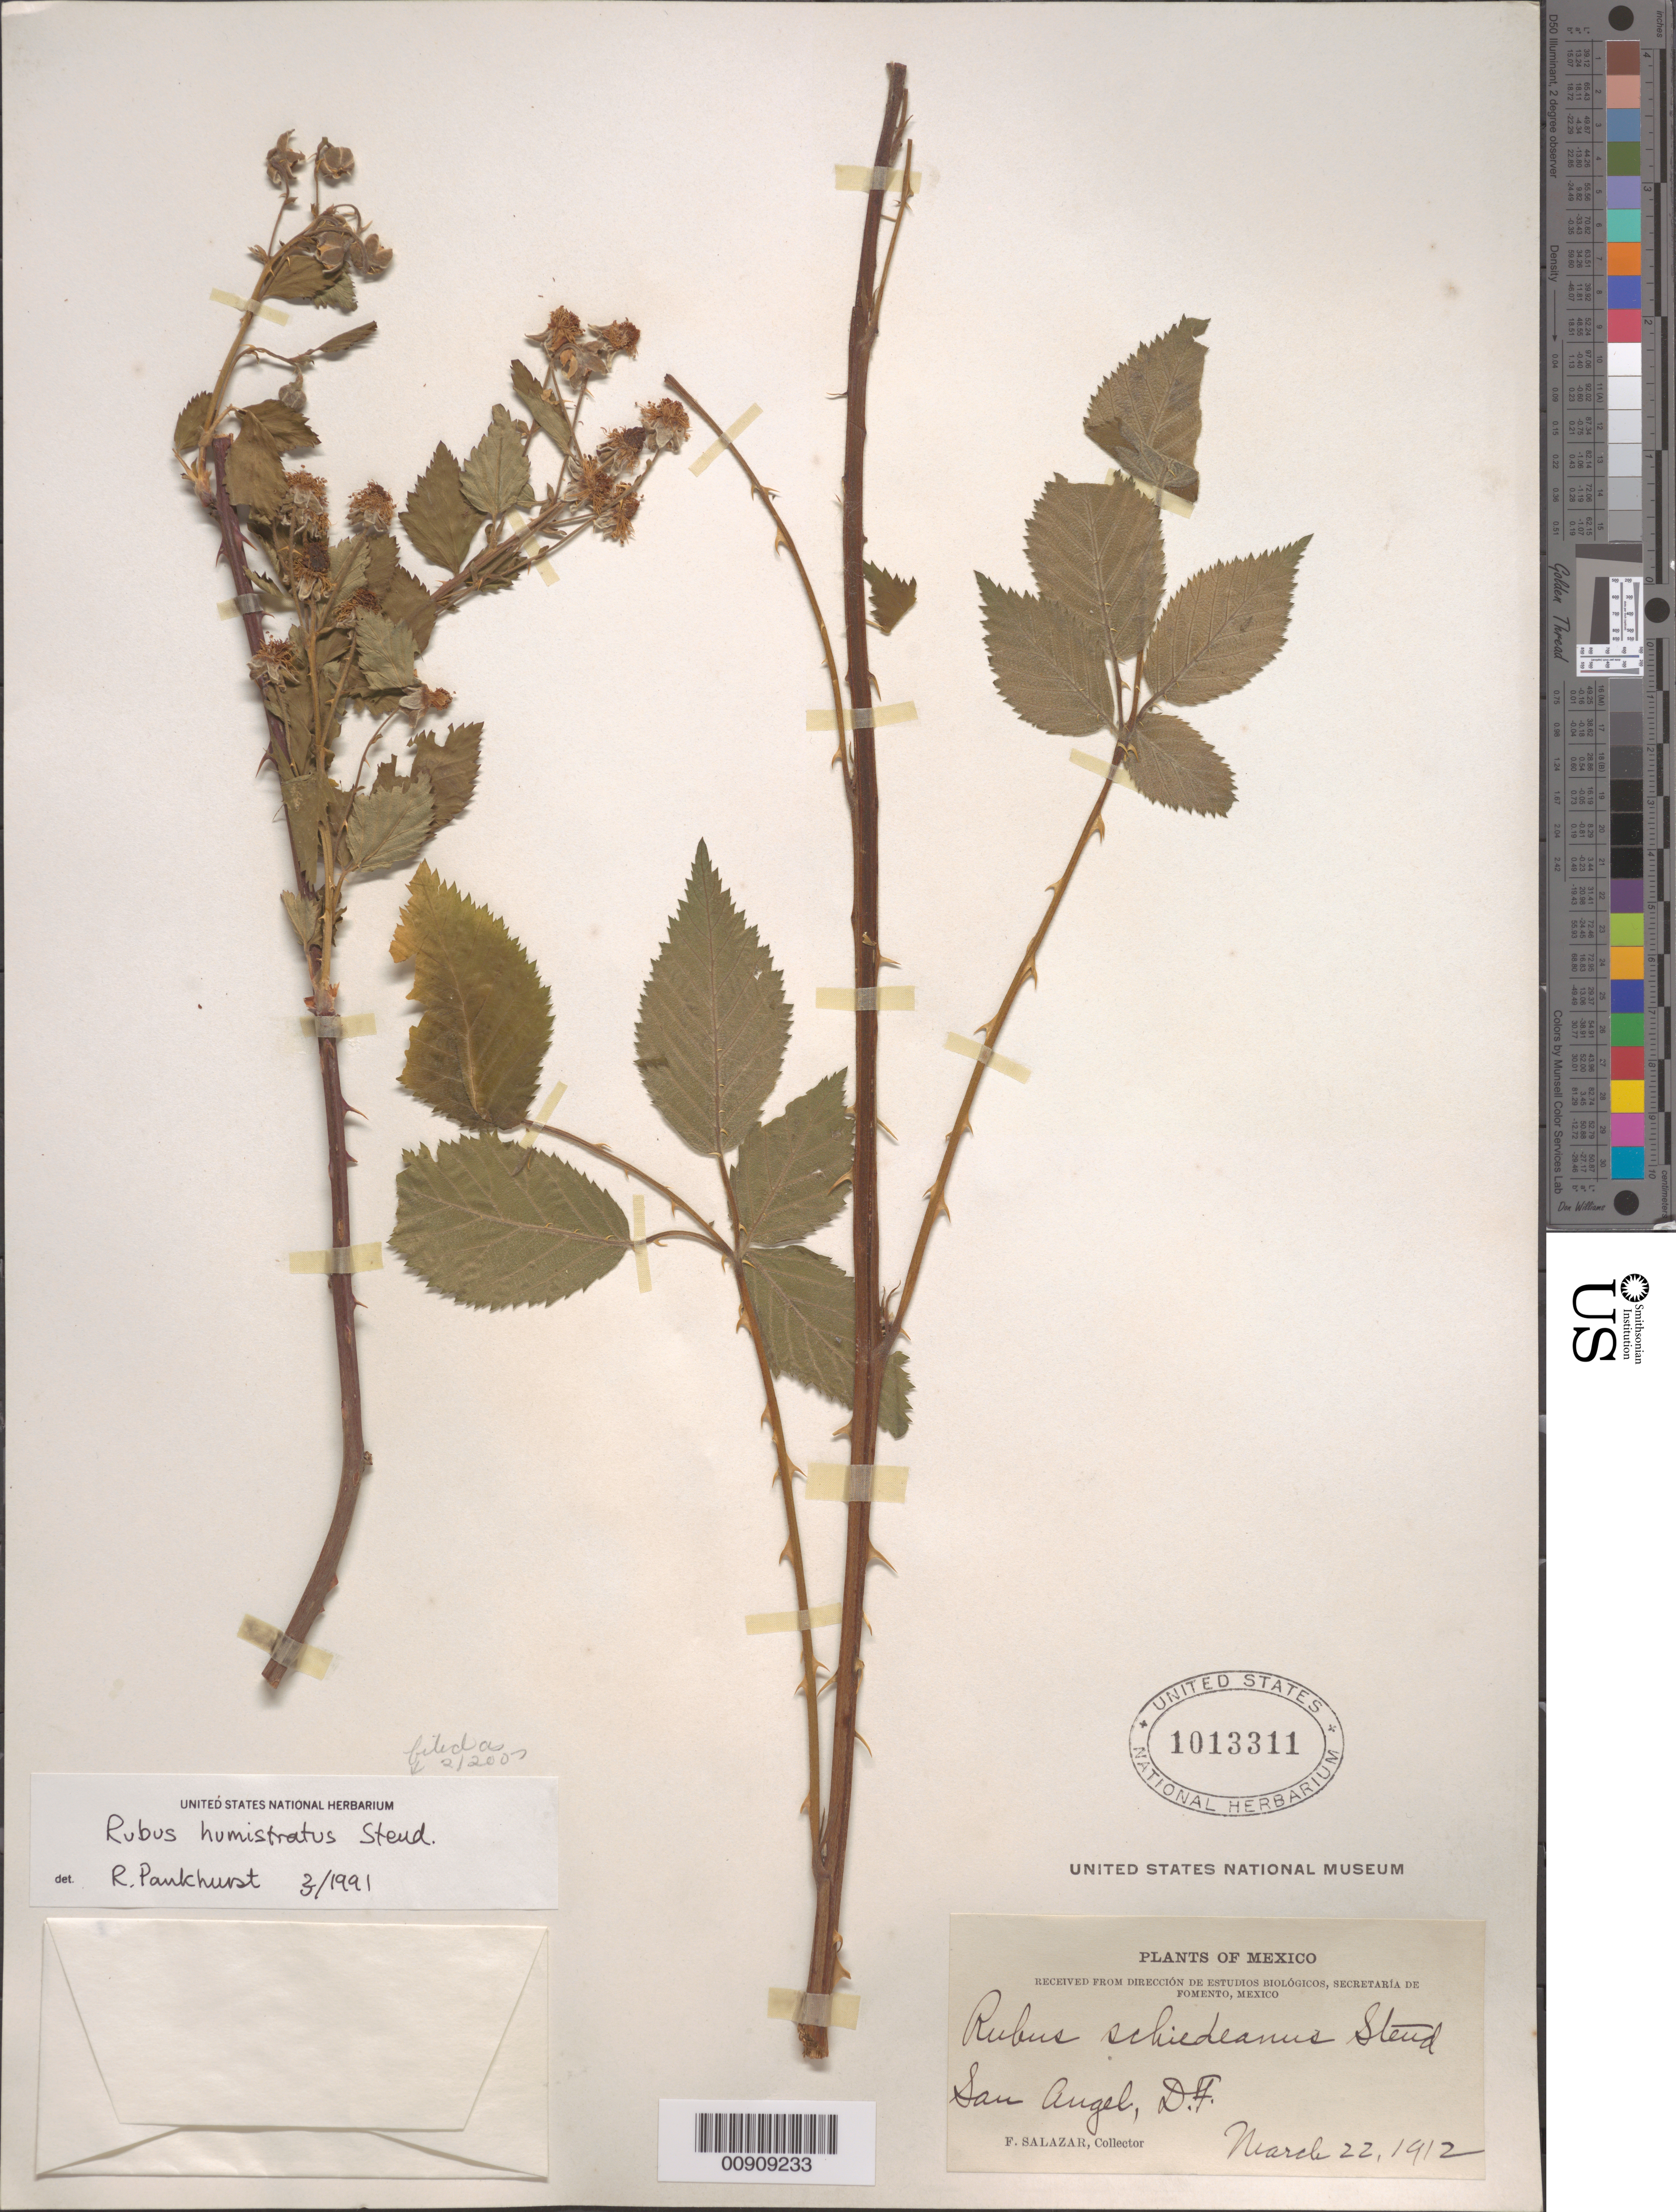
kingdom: Plantae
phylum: Tracheophyta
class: Magnoliopsida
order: Rosales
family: Rosaceae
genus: Rubus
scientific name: Rubus humistratus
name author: Steud.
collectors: F. Salazar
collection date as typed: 22 Mar 1912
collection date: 1912-03-22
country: Mexico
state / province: Distrito Federal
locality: San Angel, D.F.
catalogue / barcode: US 1013311